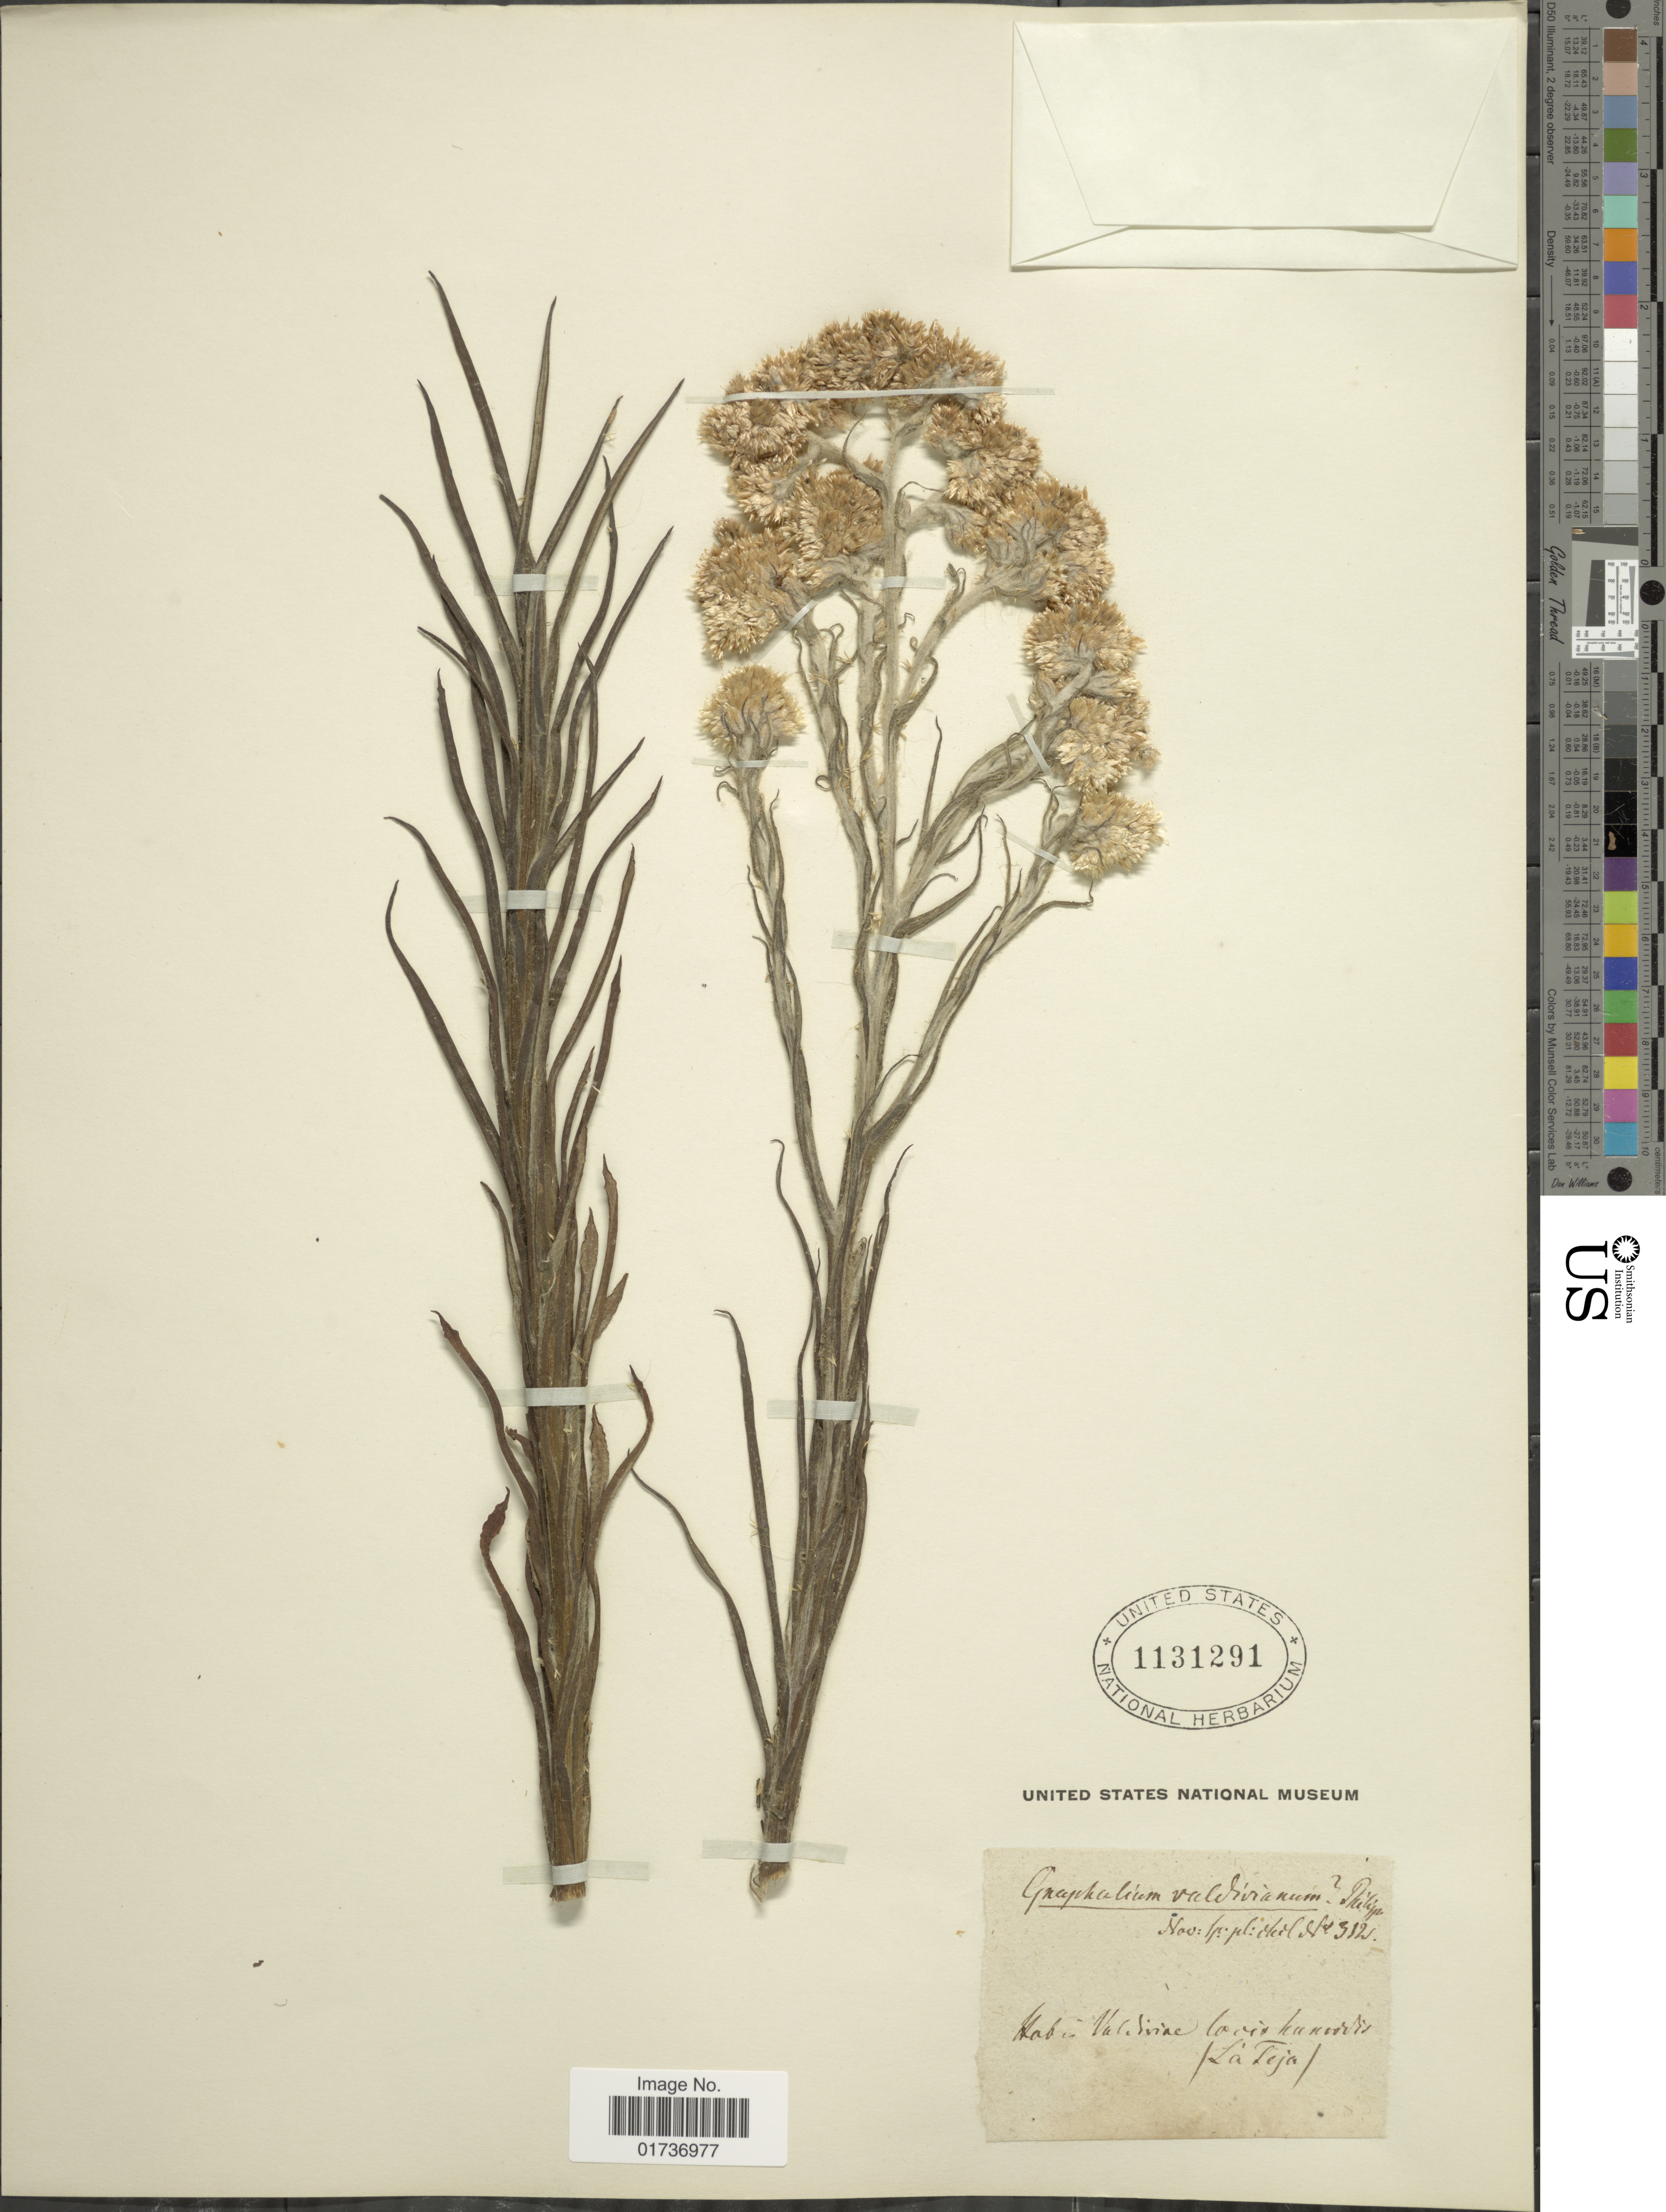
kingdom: Plantae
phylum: Tracheophyta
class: Magnoliopsida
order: Asterales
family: Asteraceae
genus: Gnaphalium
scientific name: Gnaphalium cheiranthifolium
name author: Bertero ex Lam.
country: Chile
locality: Valdivia locis humidis (La Teja)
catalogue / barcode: US 1131291